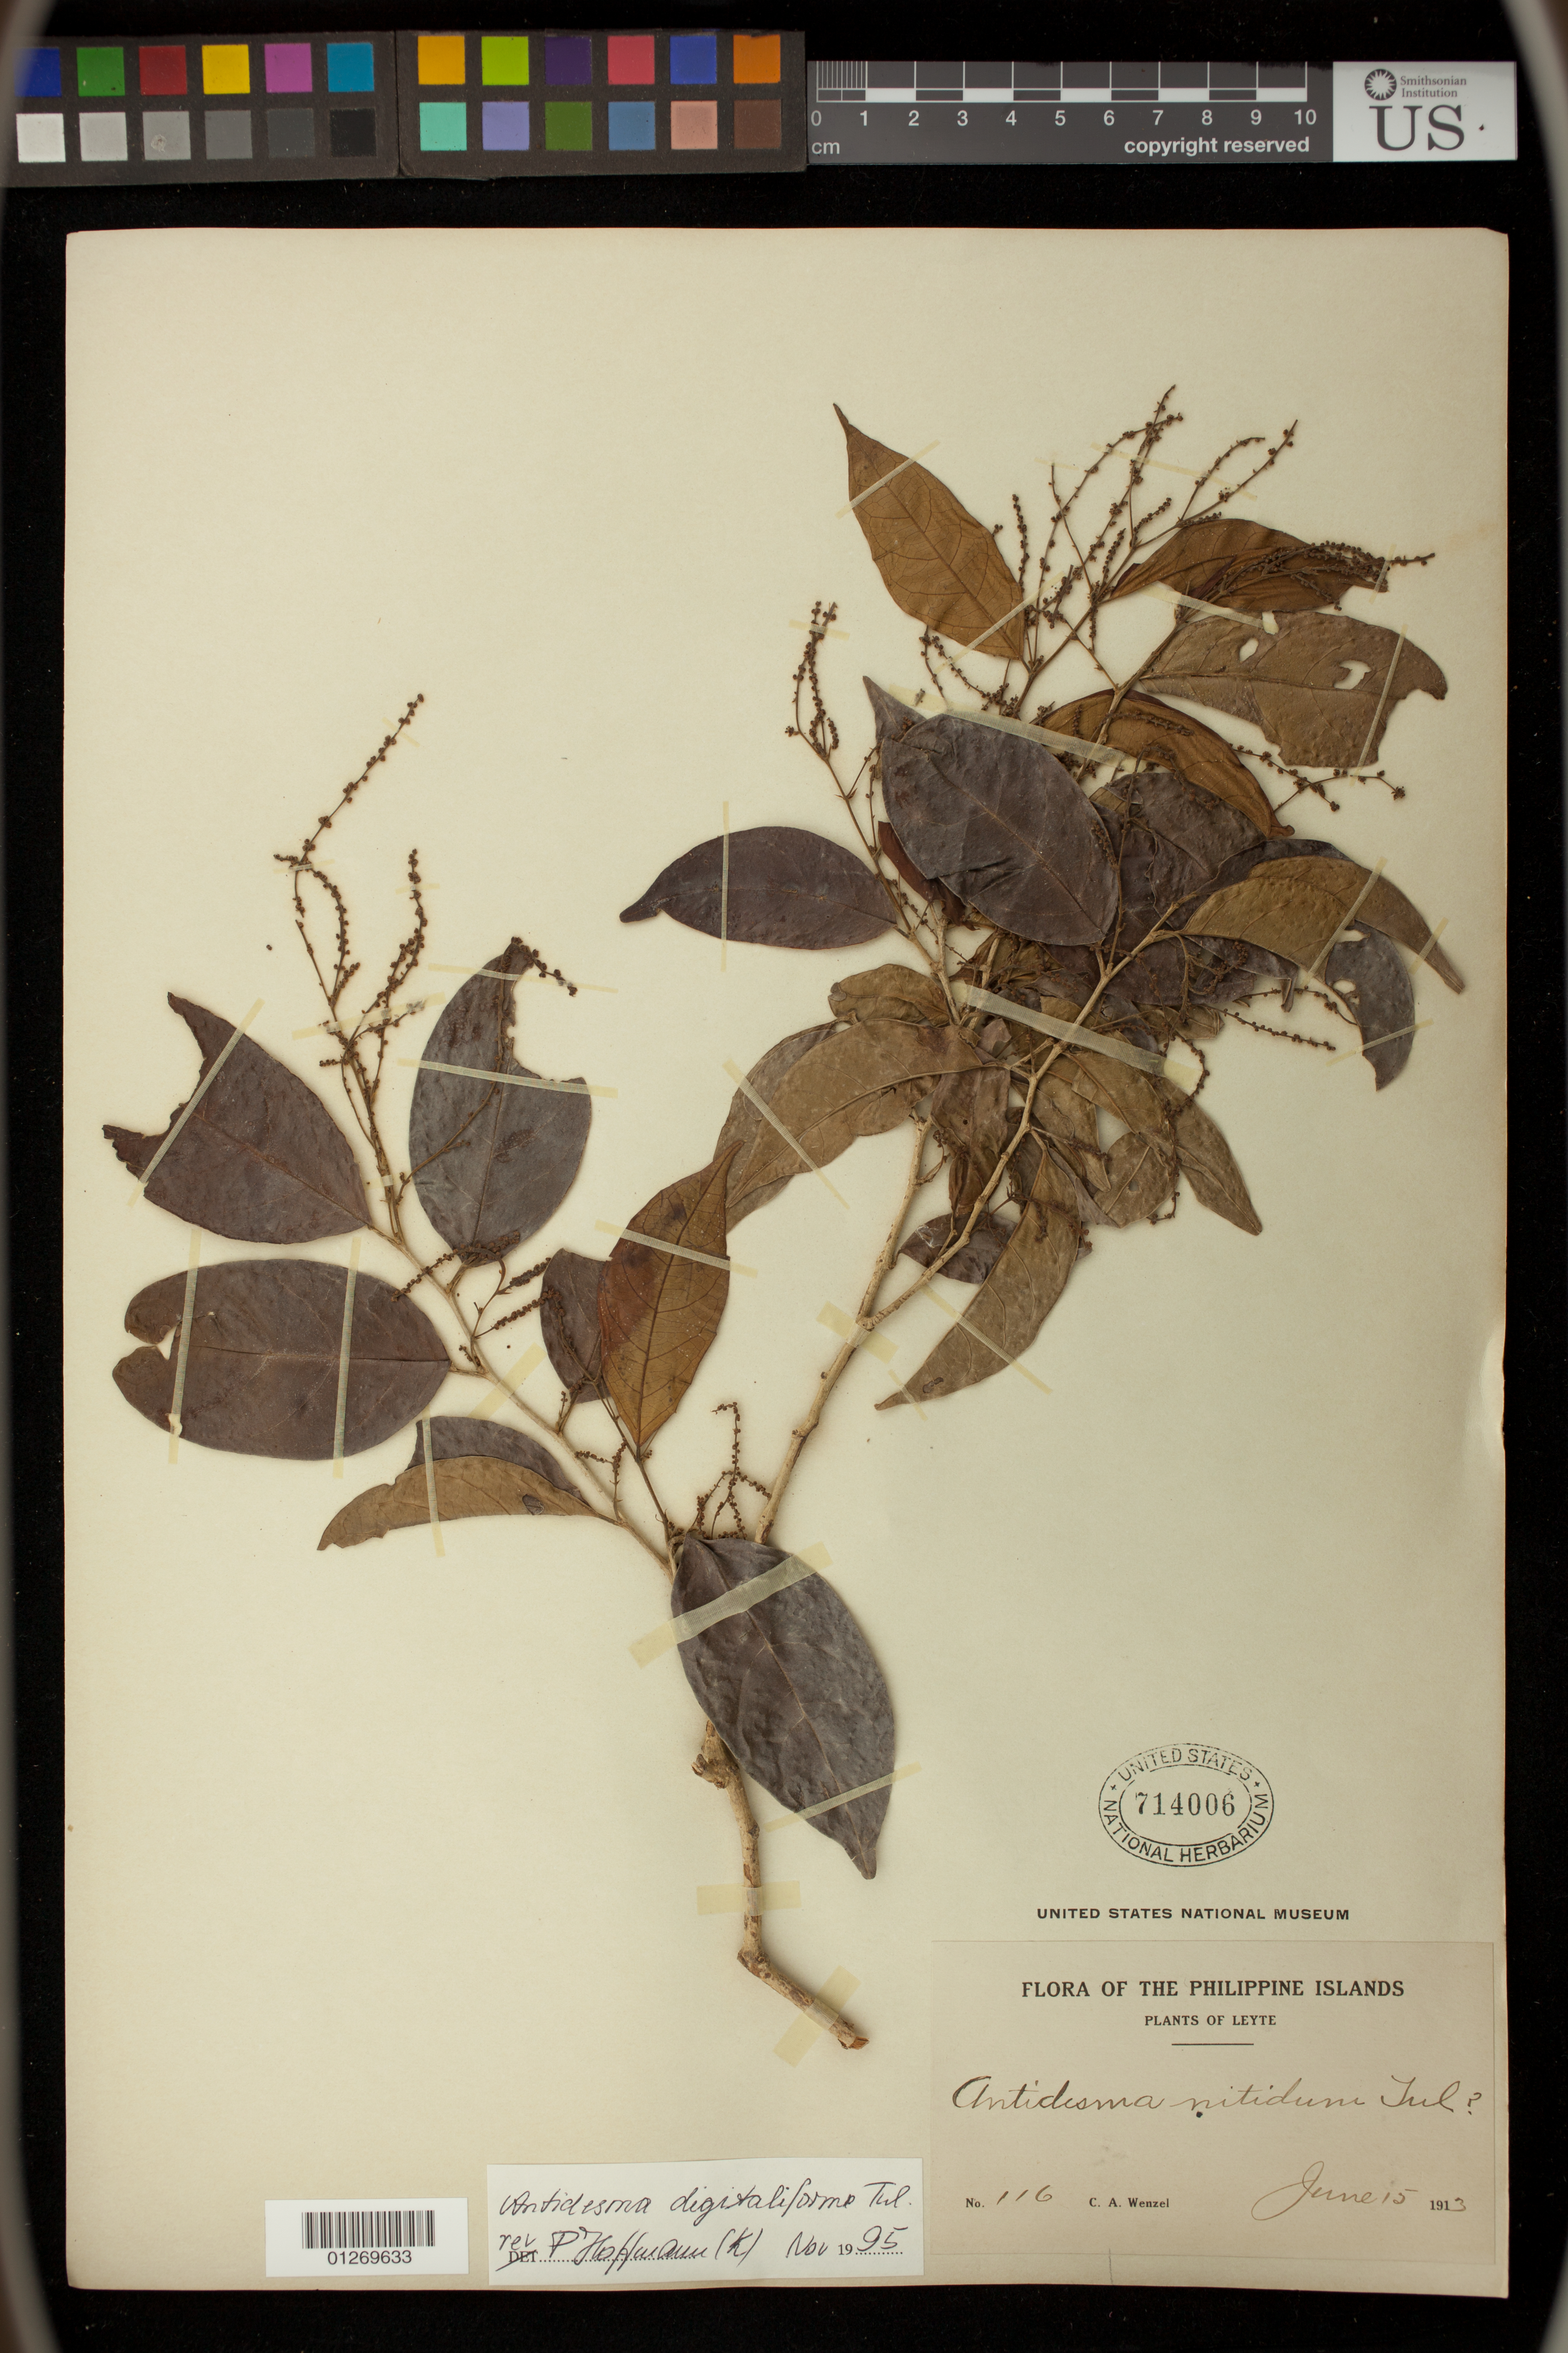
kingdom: Plantae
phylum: Tracheophyta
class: Magnoliopsida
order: Malpighiales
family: Phyllanthaceae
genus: Antidesma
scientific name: Antidesma digitaliforme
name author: Tul.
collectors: C. Wenzel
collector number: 116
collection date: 1913-06-15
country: Philippines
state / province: Eastern Visayas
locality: Leyte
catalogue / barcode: US 714006